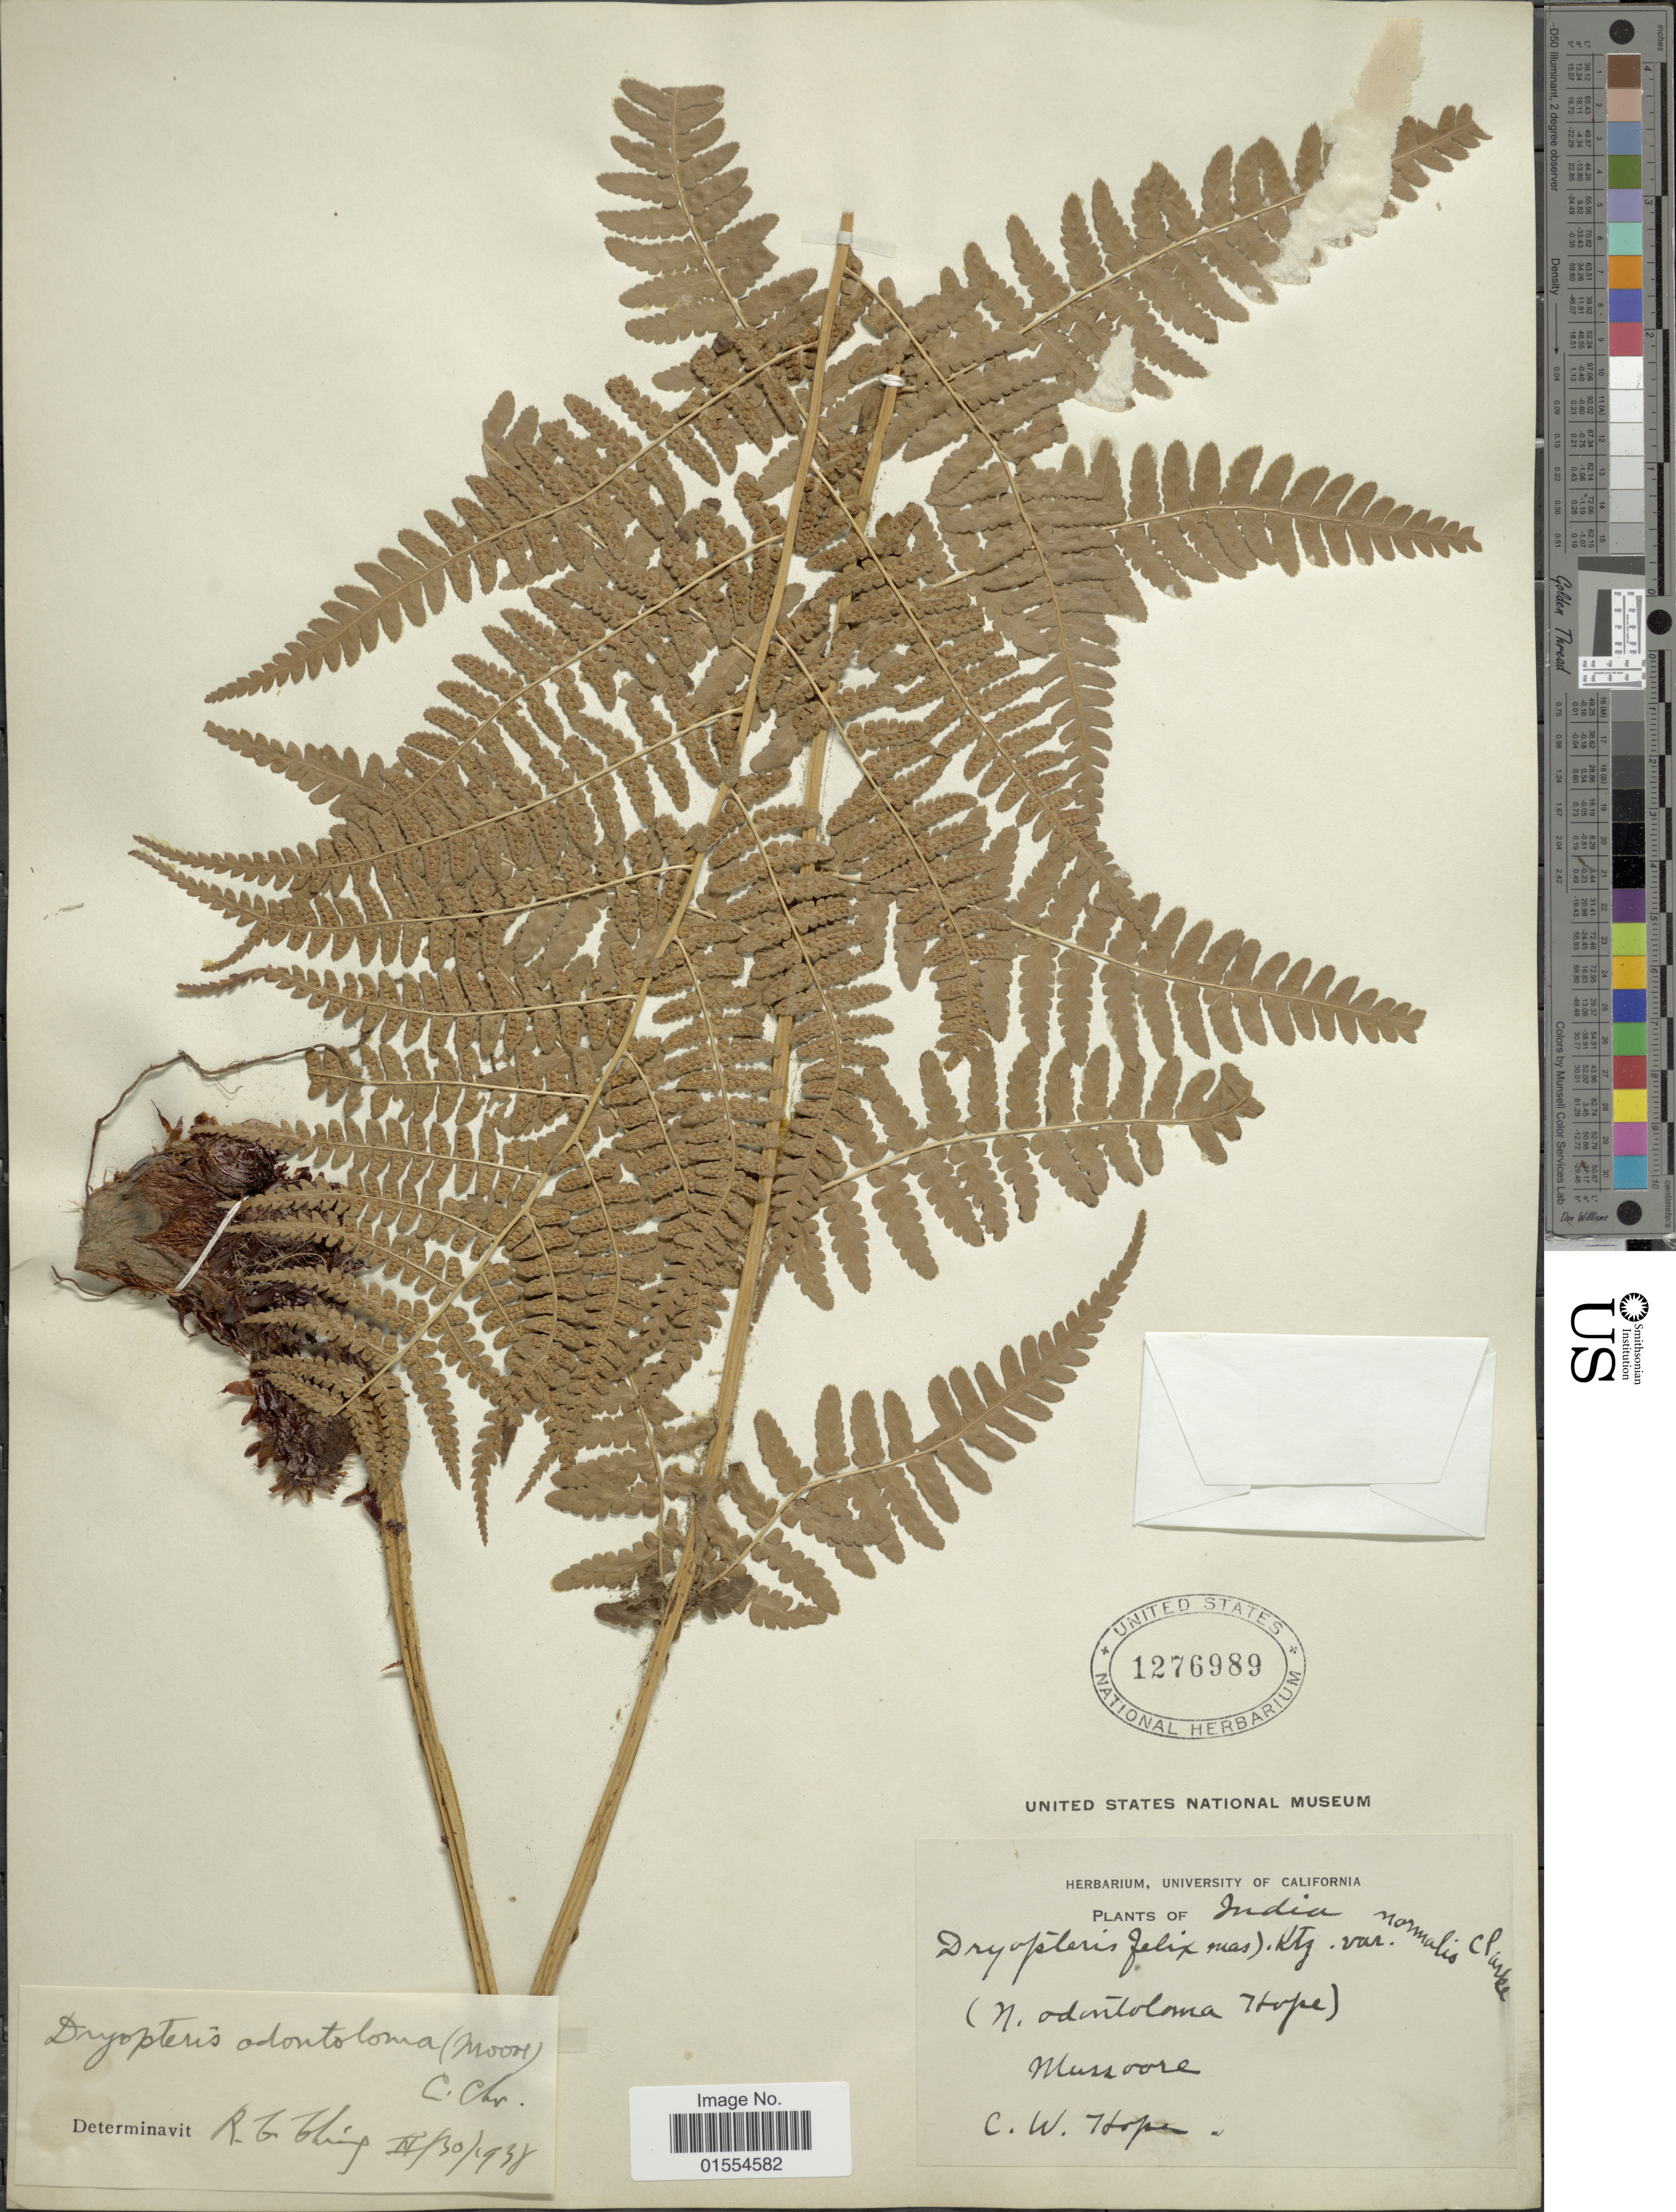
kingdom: Plantae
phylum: Tracheophyta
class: Polypodiopsida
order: Polypodiales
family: Dryopteridaceae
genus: Dryopteris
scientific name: Dryopteris odontoloma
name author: (Bedd.) C. Chr.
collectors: C. W. Hope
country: India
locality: India, Mussoore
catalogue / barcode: US 1276989